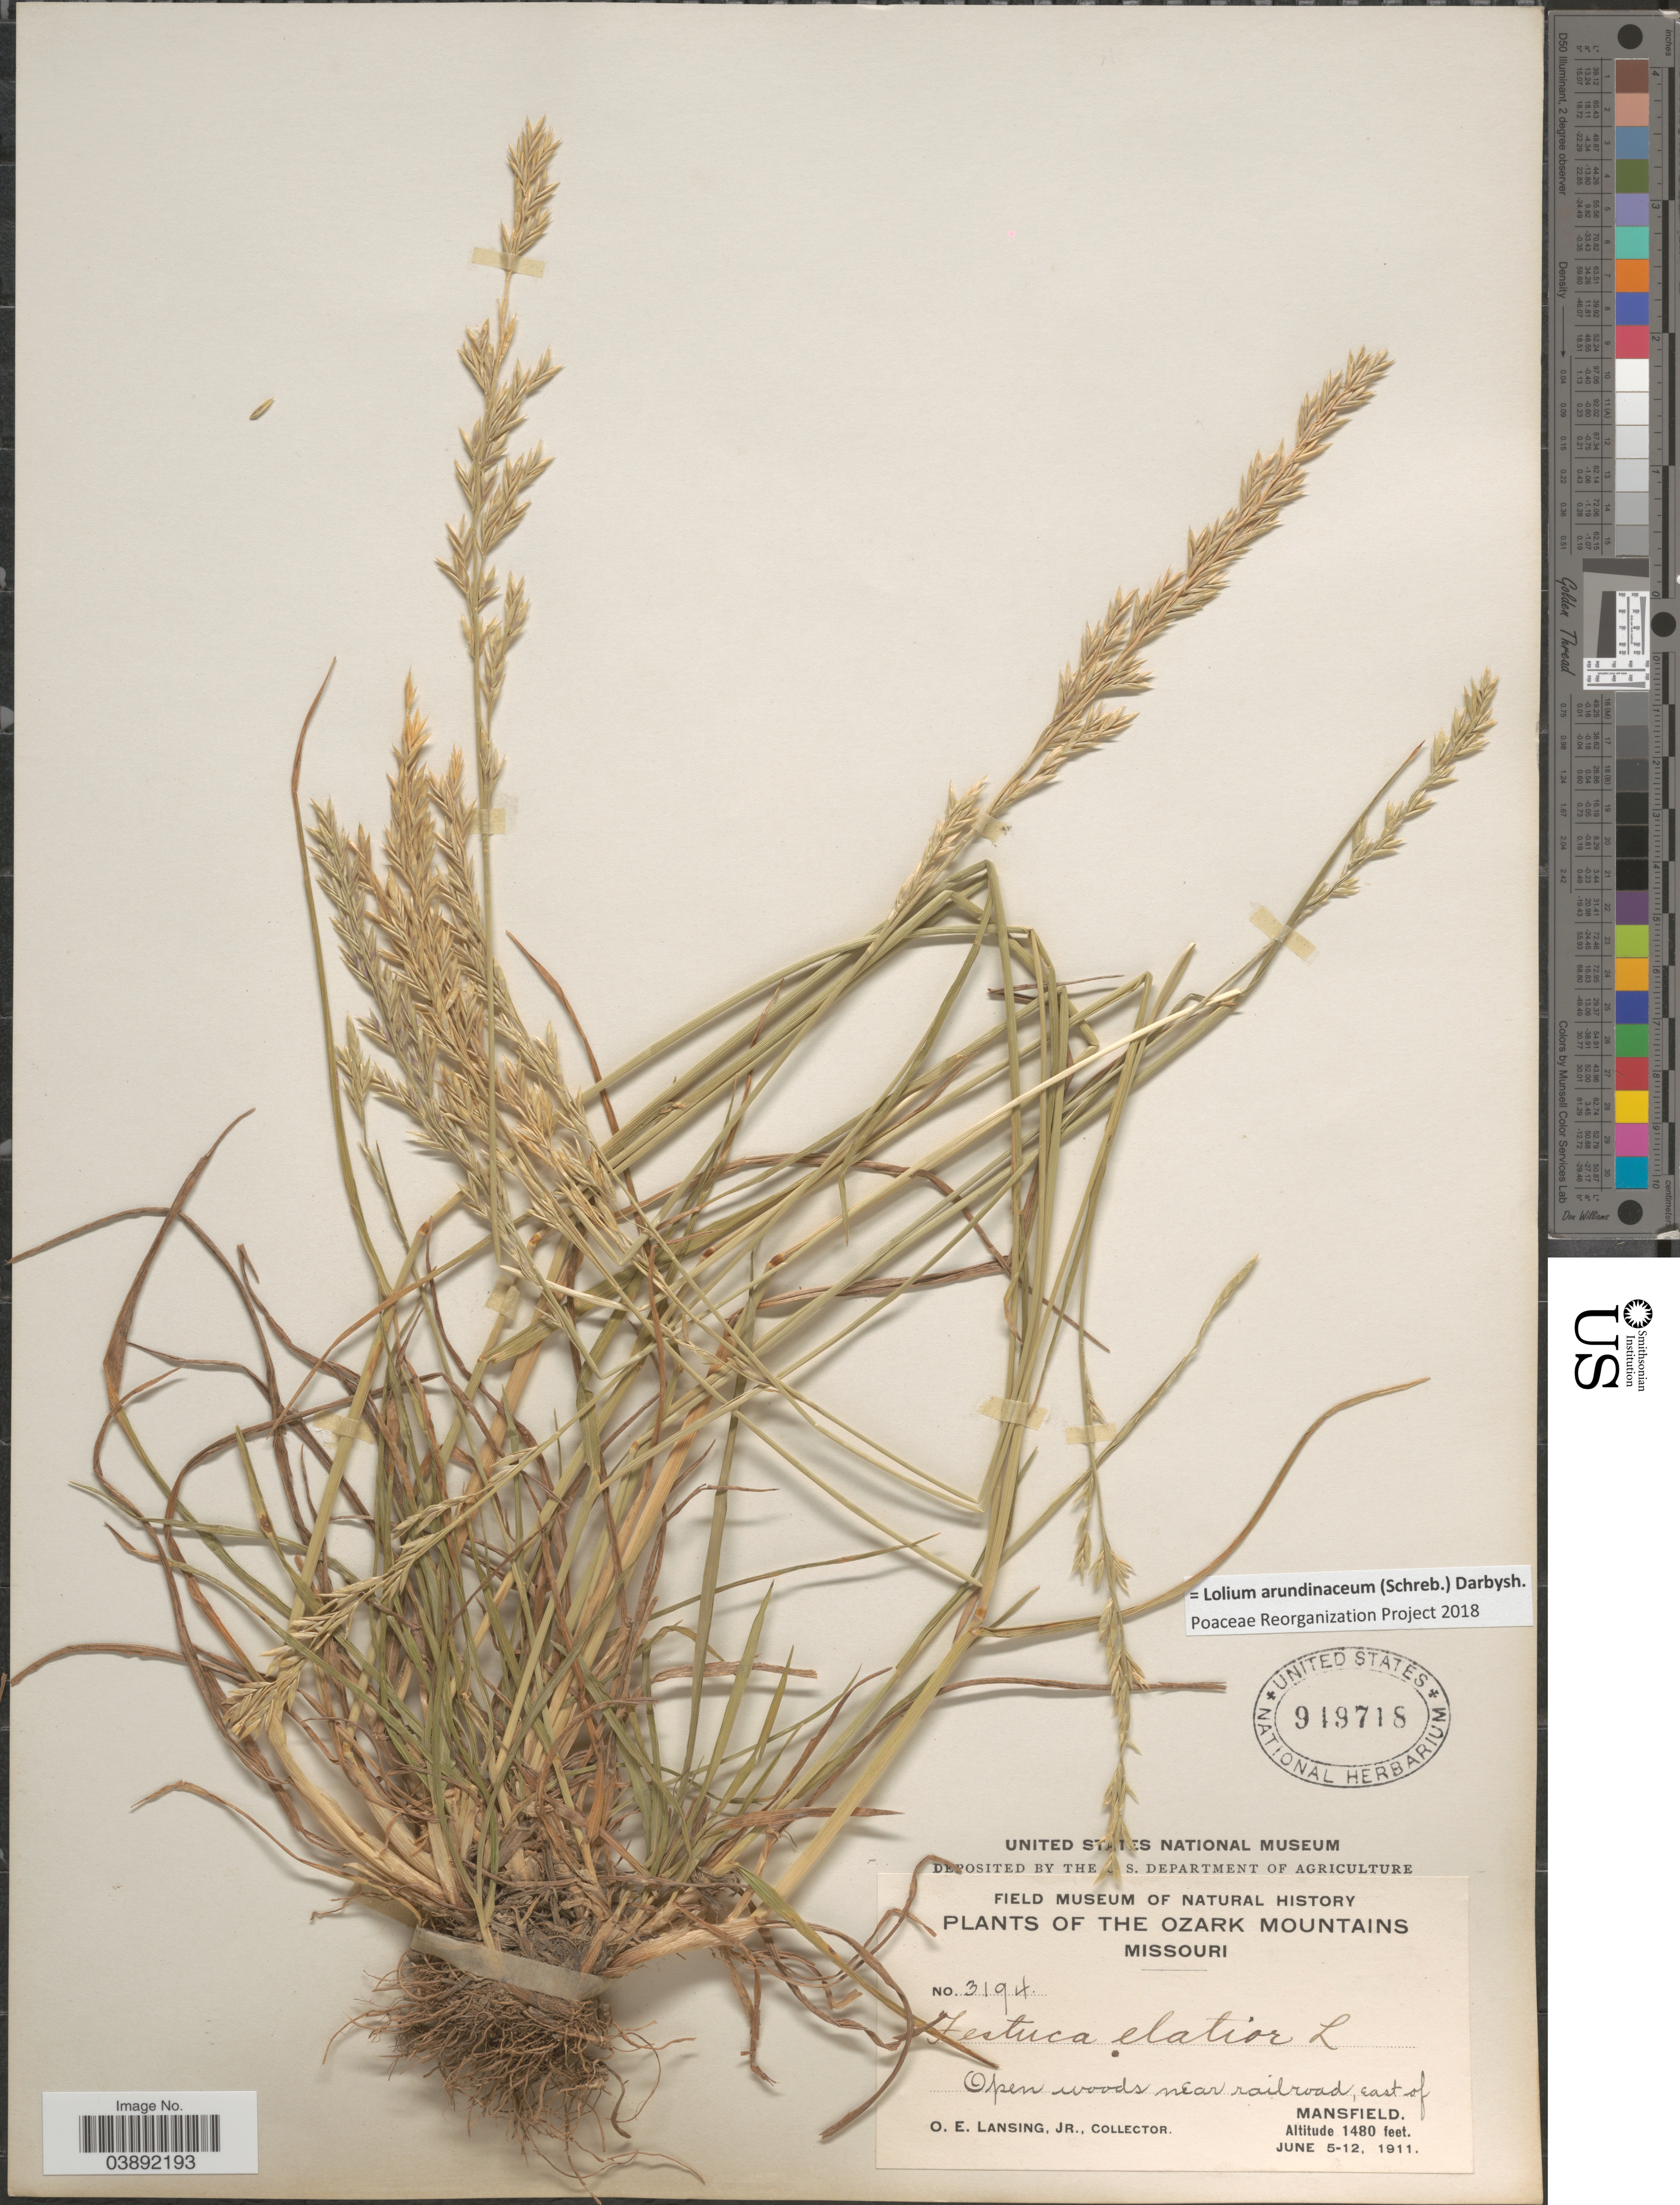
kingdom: Plantae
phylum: Tracheophyta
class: Liliopsida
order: Poales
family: Poaceae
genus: Lolium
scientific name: Lolium arundinaceum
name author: (Schreb.) Darbysh.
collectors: O. Lansing Jr.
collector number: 3194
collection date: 1911-06-05/1911-06-12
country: United States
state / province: Missouri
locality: The Ozark Mountains. Open woods near railroad, East of Mansfield.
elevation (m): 451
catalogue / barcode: US 919718